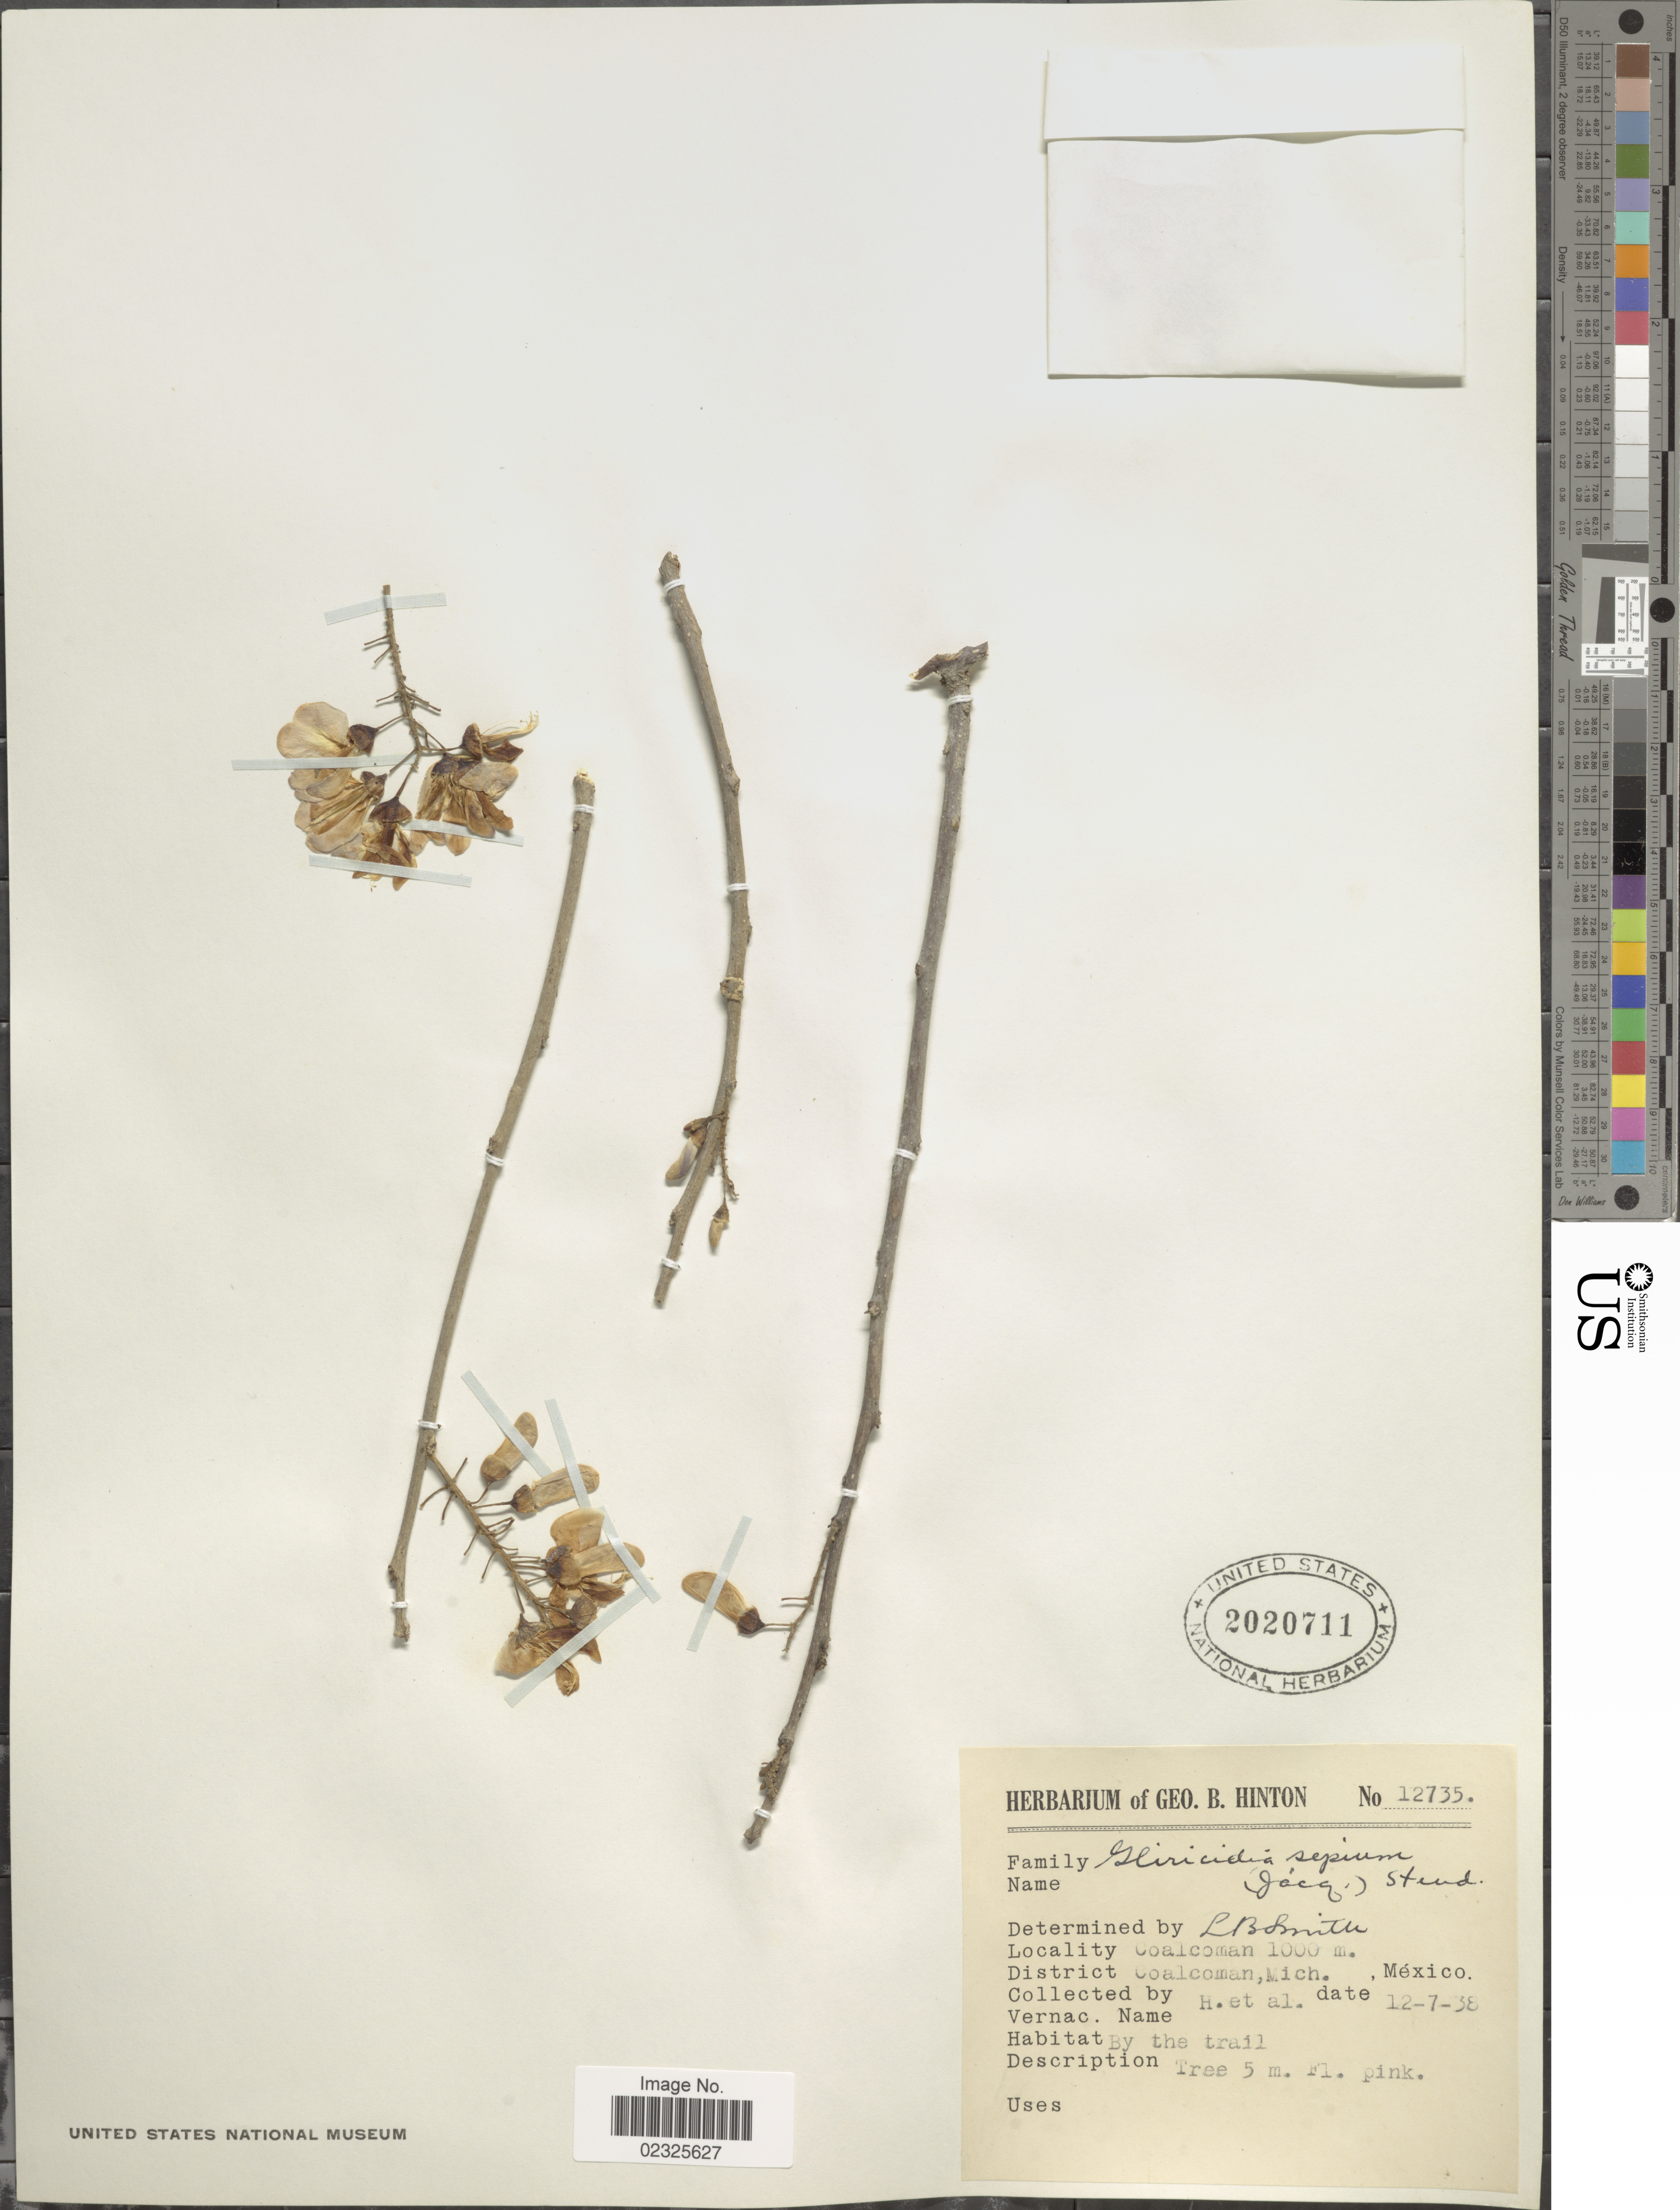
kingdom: Plantae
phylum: Tracheophyta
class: Magnoliopsida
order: Fabales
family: Fabaceae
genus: Gliricidia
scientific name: Gliricidia sepium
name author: (Jacq.) Kunth ex Walp.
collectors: G. B. Hinton & et al.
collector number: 12735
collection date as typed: Transcribed d/m/y: 7/12/38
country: Mexico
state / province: Michoacán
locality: Coalcoman, District Coalcoman, Mich.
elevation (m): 1000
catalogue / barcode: US 2020711